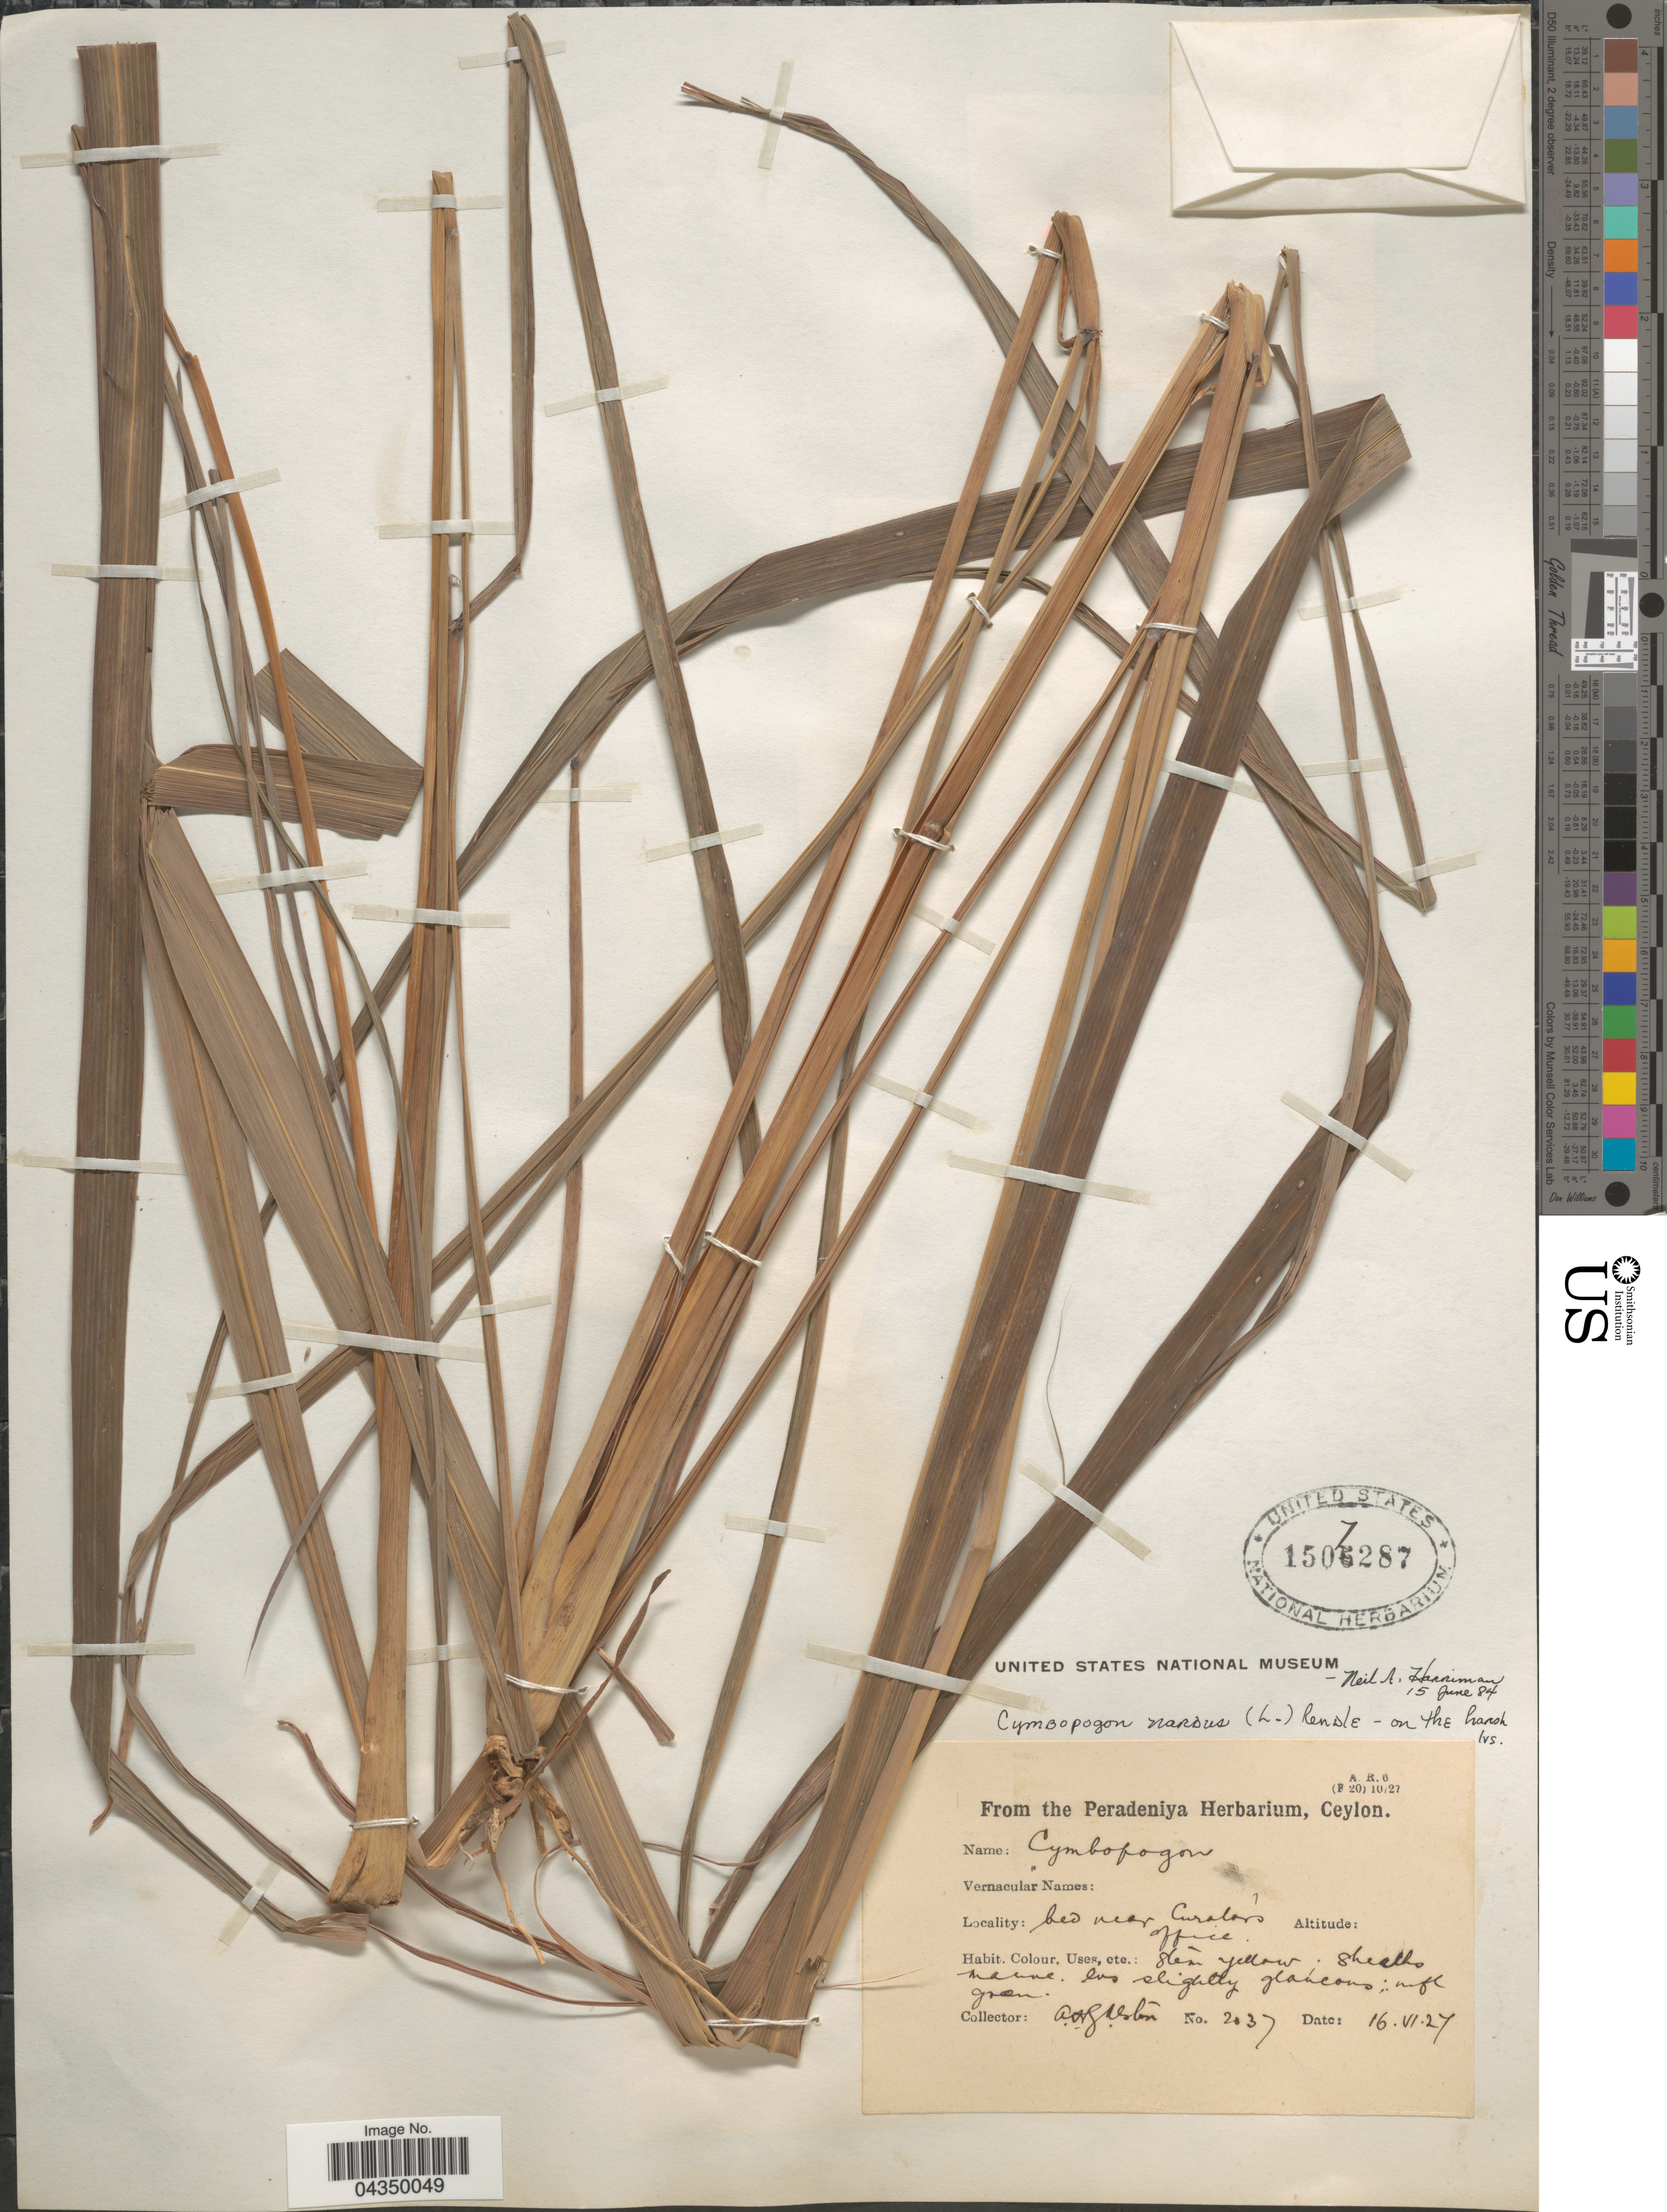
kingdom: Plantae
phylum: Tracheophyta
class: Liliopsida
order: Poales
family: Poaceae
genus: Cymbopogon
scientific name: Cymbopogon nardus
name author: (L.) Rendle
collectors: A. H. Alston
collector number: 2037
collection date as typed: Transcribed d/m/y: 16/6/27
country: Sri Lanka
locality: Bed near Curators office.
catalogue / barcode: US 1507287